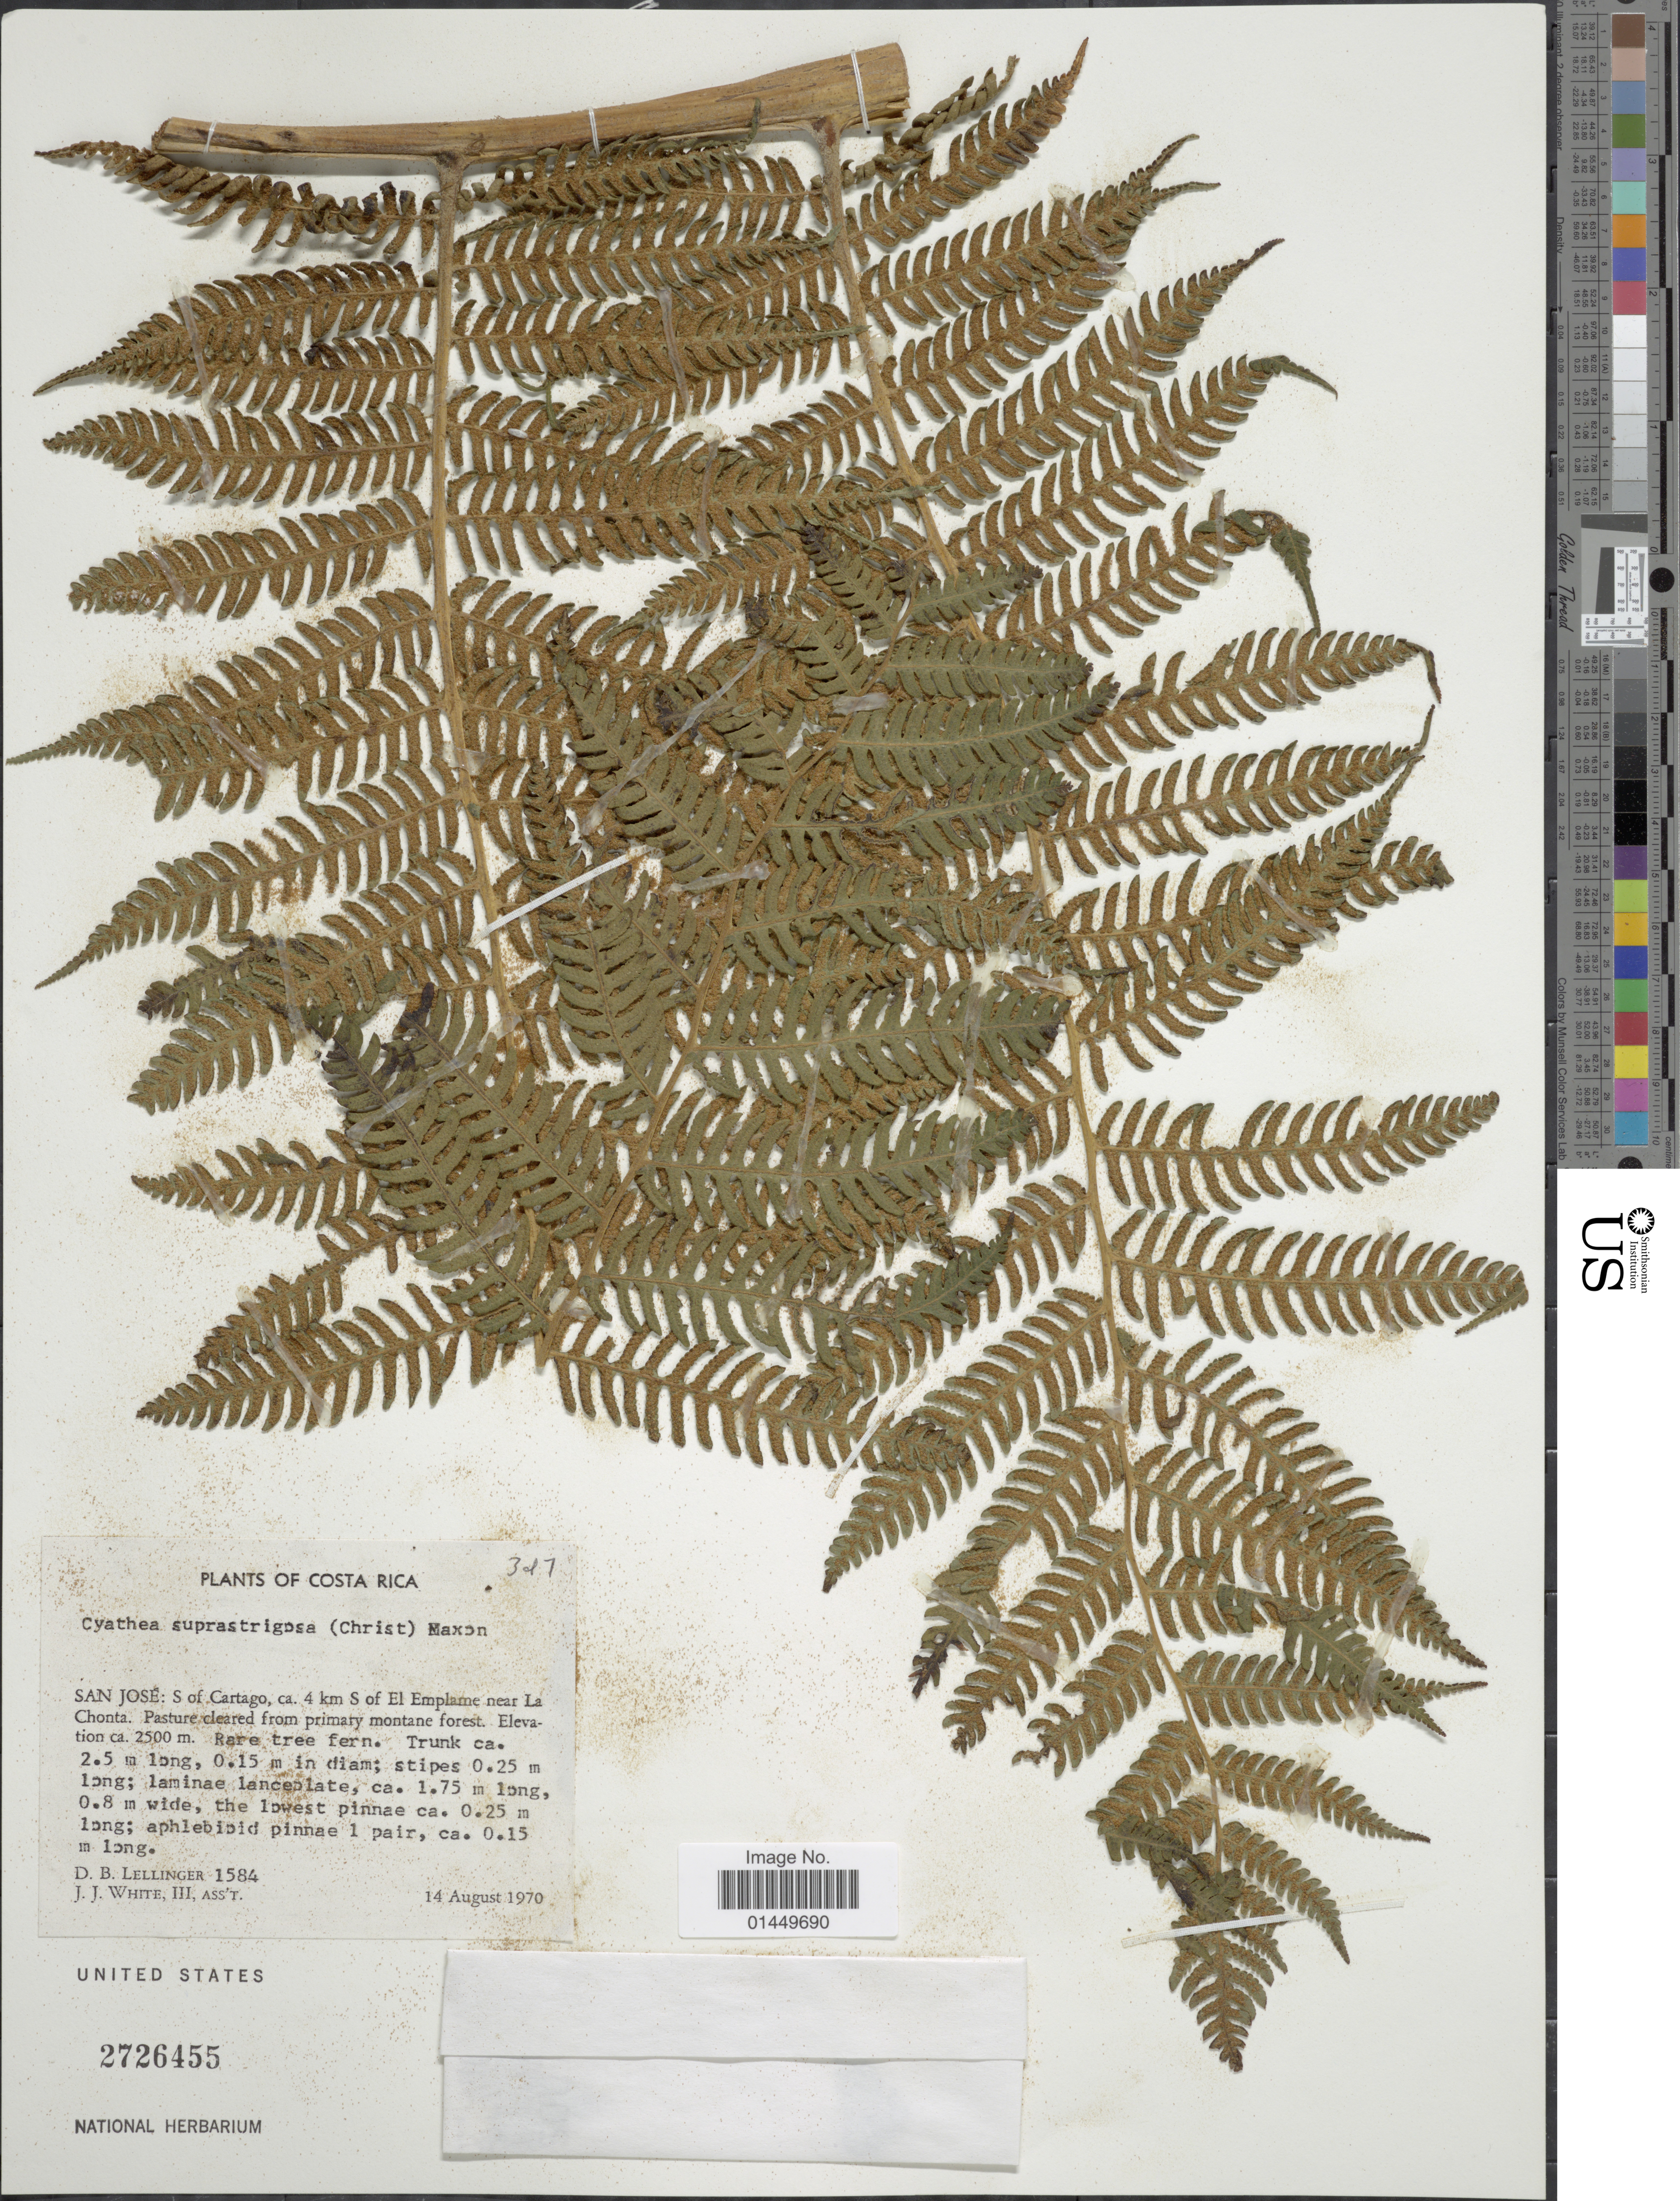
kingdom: Plantae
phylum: Tracheophyta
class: Polypodiopsida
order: Cyatheales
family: Cyatheaceae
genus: Cyathea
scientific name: Cyathea suprastrigosa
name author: (Christ) Maxon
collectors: D. B. Lellinger & J. J. White III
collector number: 1584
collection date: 1970-08-14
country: Costa Rica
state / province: San José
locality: San Jose: S of Cartago, 4 km S of El Empalme near la Chonta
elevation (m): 2500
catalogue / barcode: US 2726455